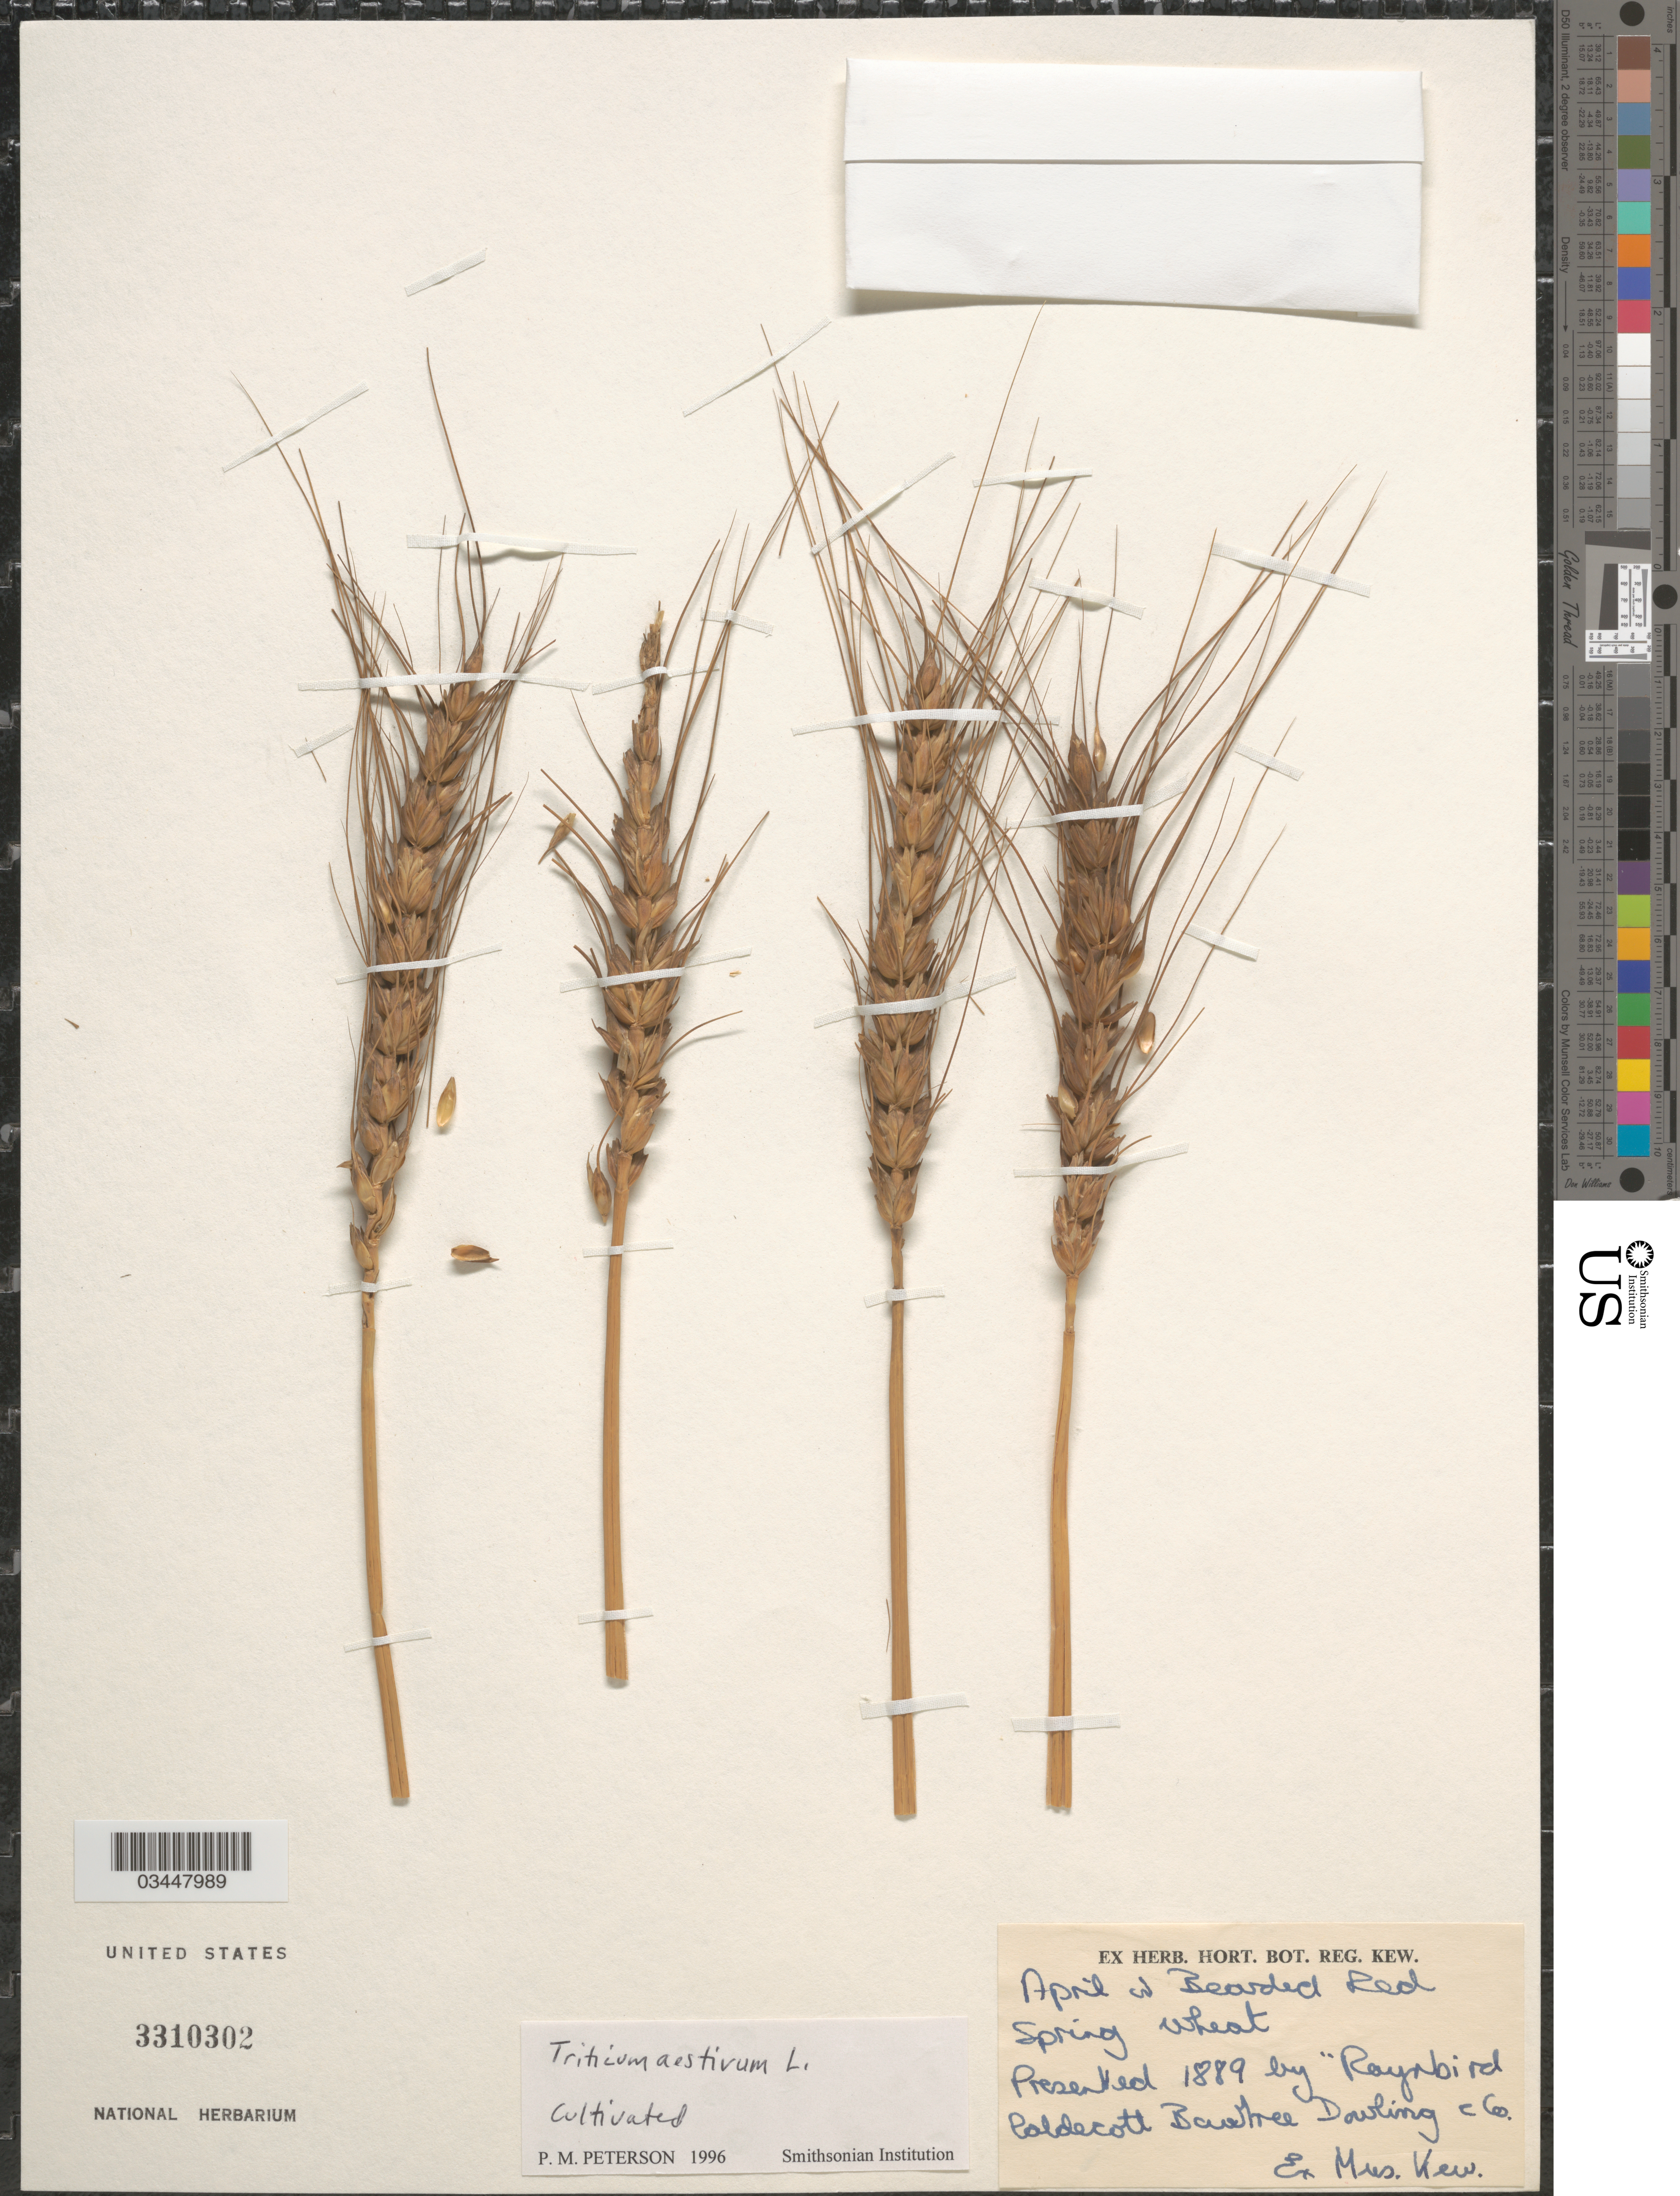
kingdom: Plantae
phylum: Tracheophyta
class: Liliopsida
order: Poales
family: Poaceae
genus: Triticum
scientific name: Triticum aestivum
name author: L.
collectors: ex herb. Hort. Reg. Kew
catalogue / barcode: US 3310302